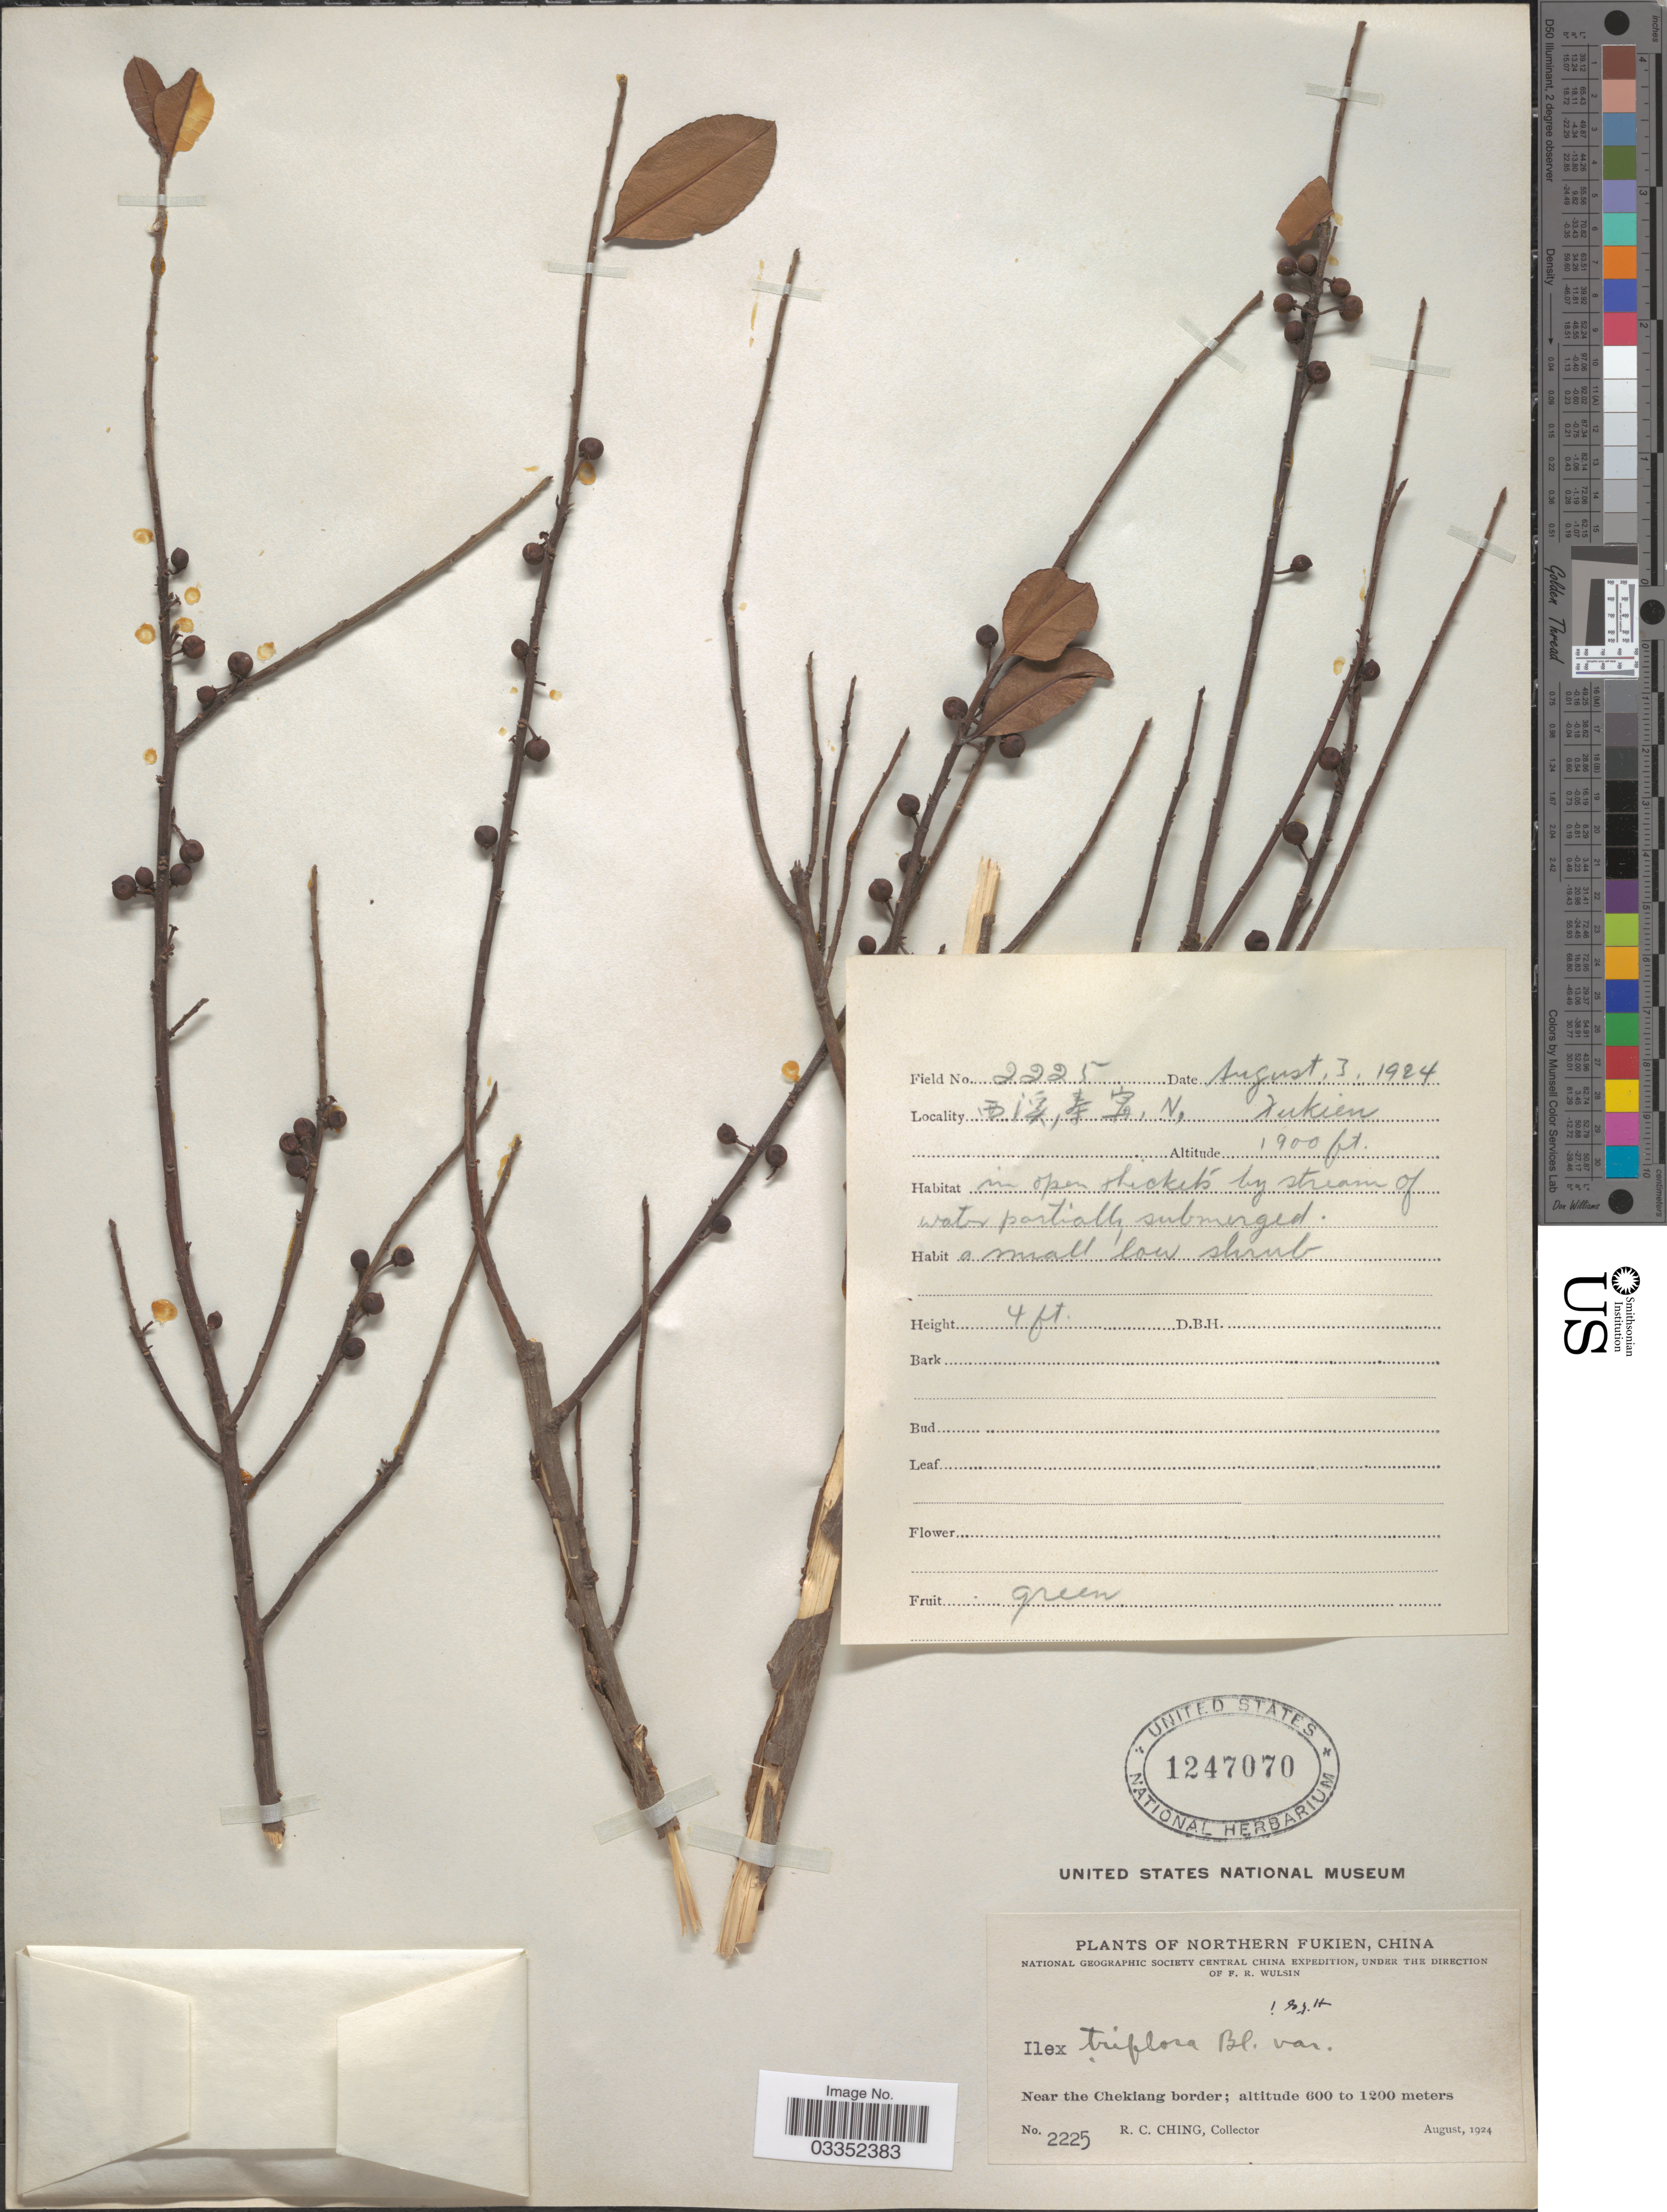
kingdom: Plantae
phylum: Tracheophyta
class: Magnoliopsida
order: Aquifoliales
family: Aquifoliaceae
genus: Ilex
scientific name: Ilex triflora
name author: Blume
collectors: R. C. Ching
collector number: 2225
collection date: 1924-08-03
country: China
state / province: Fujian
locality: Northern Fukien, Near the Chekiang border.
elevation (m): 579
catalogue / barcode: US 1247070